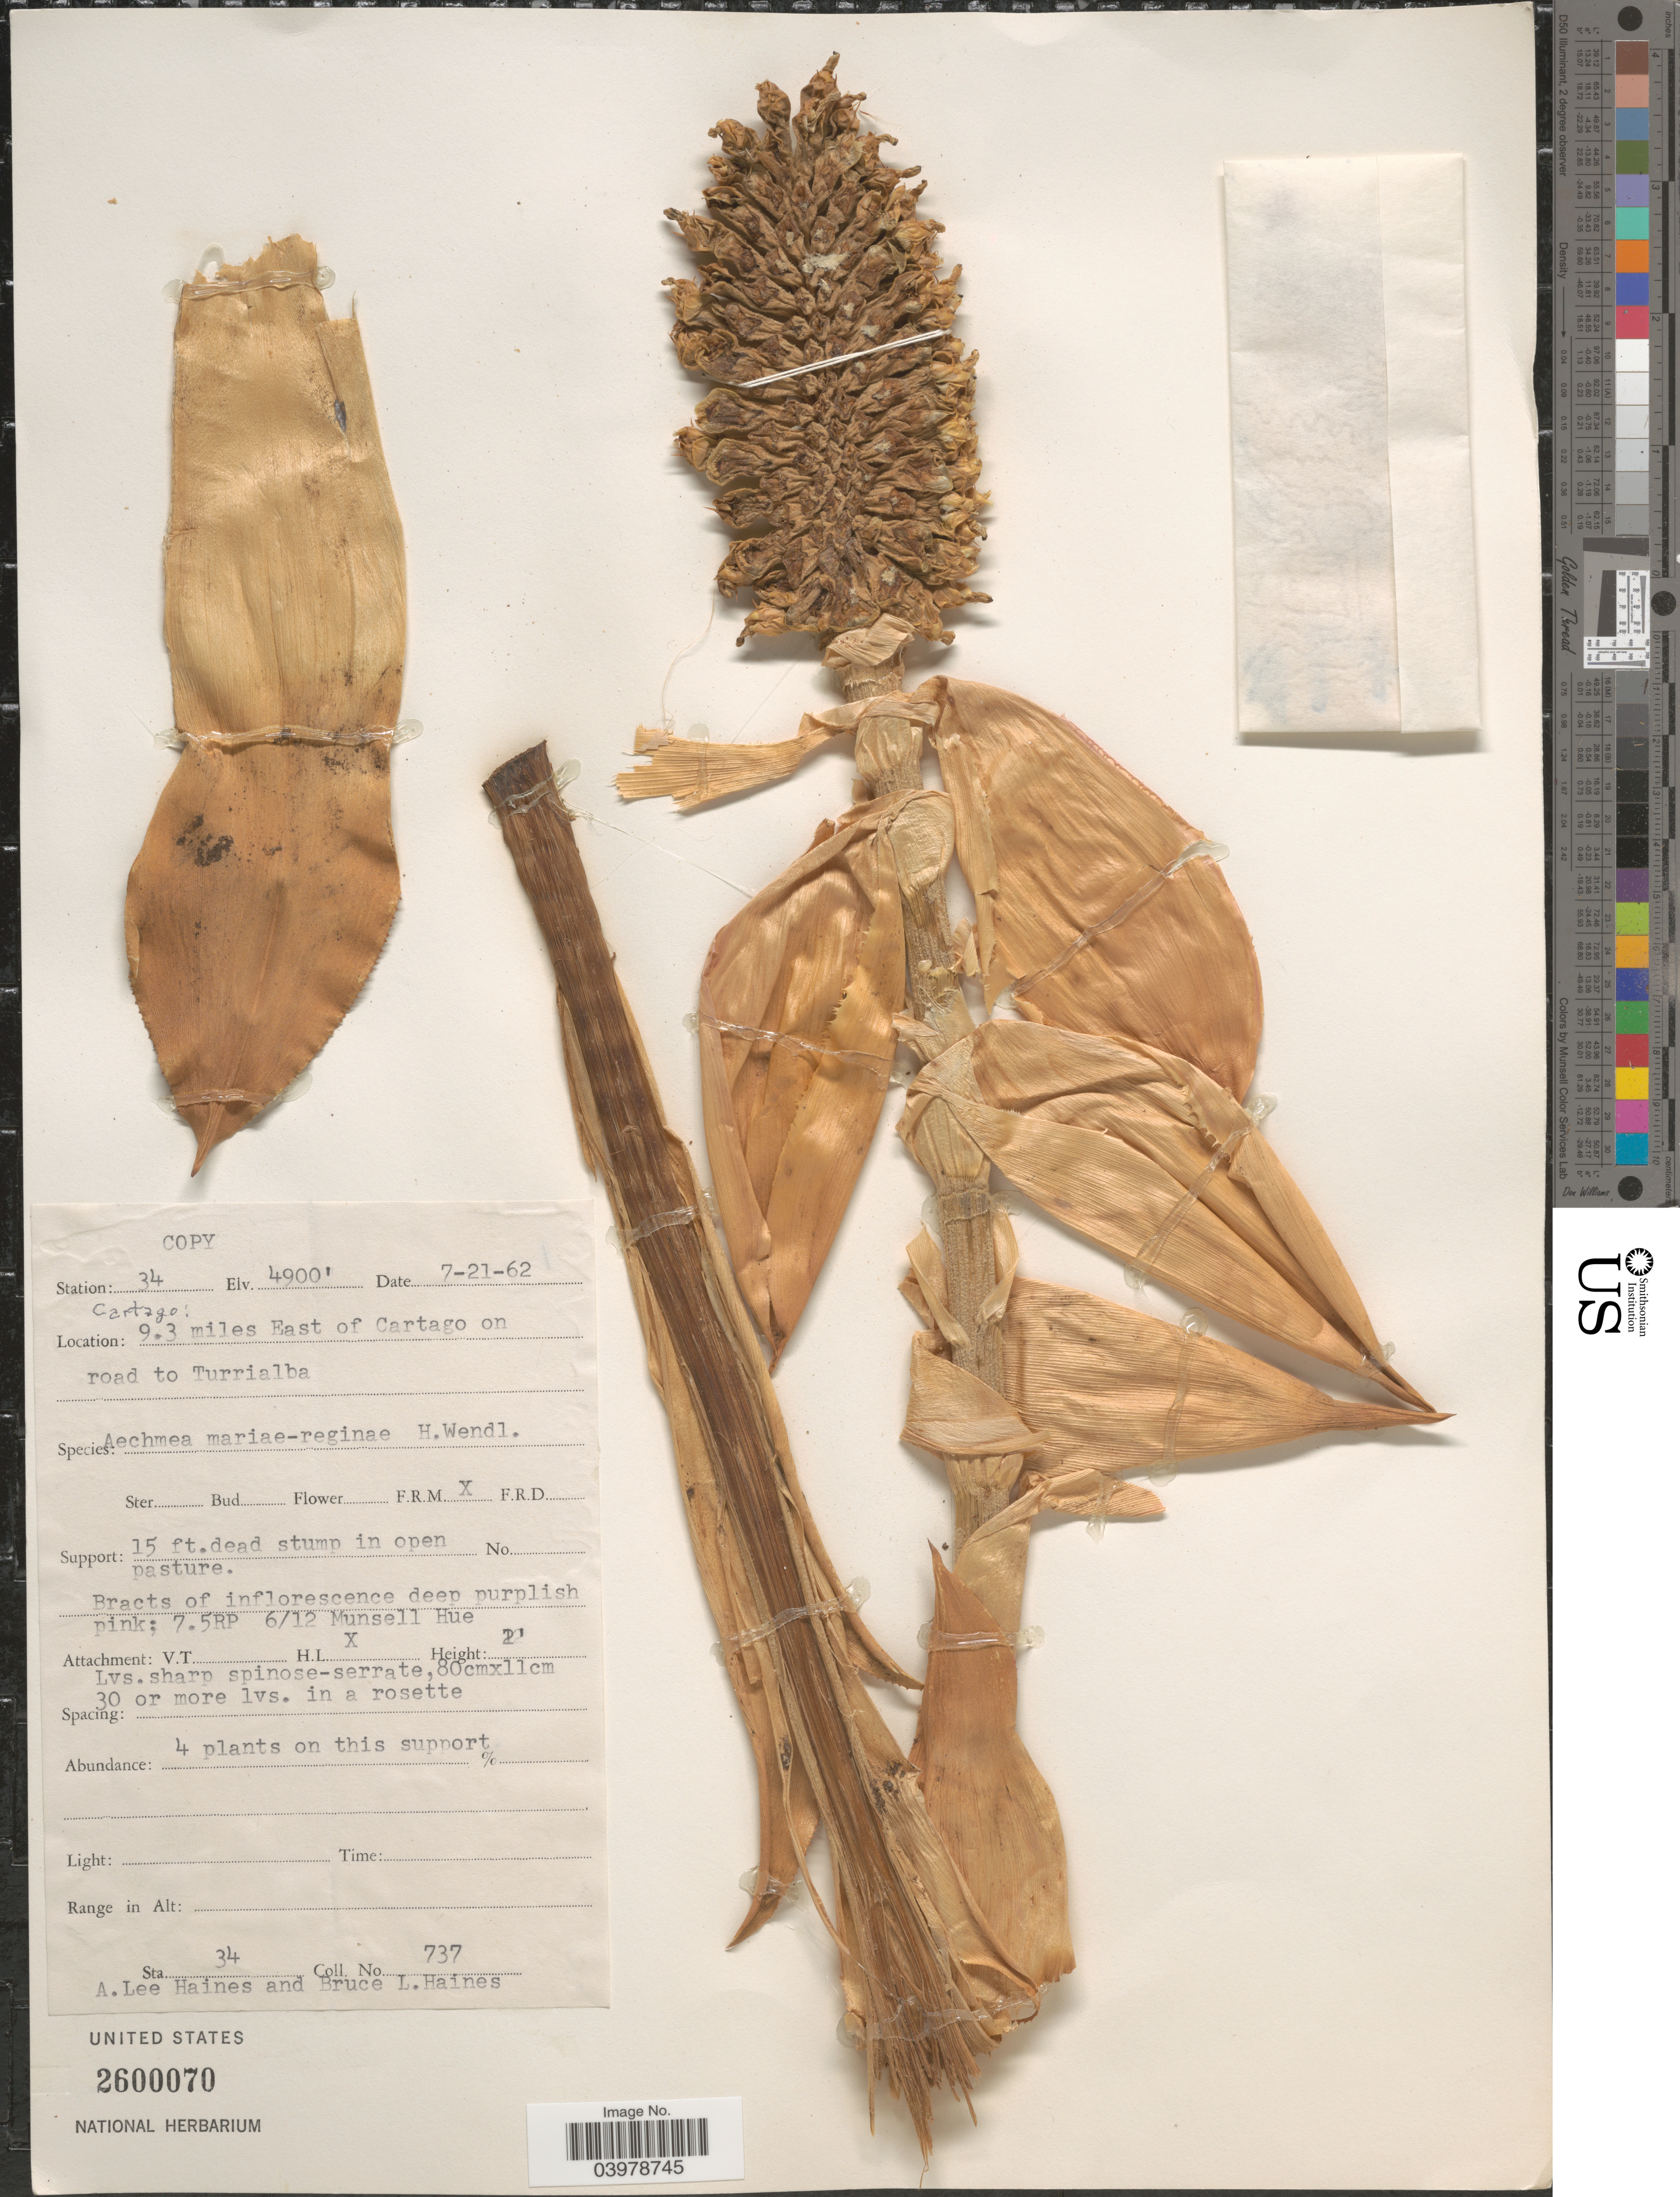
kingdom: Plantae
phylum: Tracheophyta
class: Liliopsida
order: Poales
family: Bromeliaceae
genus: Aechmea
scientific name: Aechmea mariae-reginae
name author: H. Wendl.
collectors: A. L. Haines & B. L. Haines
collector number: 737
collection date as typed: Transcribed d/m/y: 21/7/62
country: Costa Rica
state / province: Cartago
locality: Station: 34. 9.3 miles East of Cartago on road to Turrialba.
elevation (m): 1494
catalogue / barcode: US 2600070